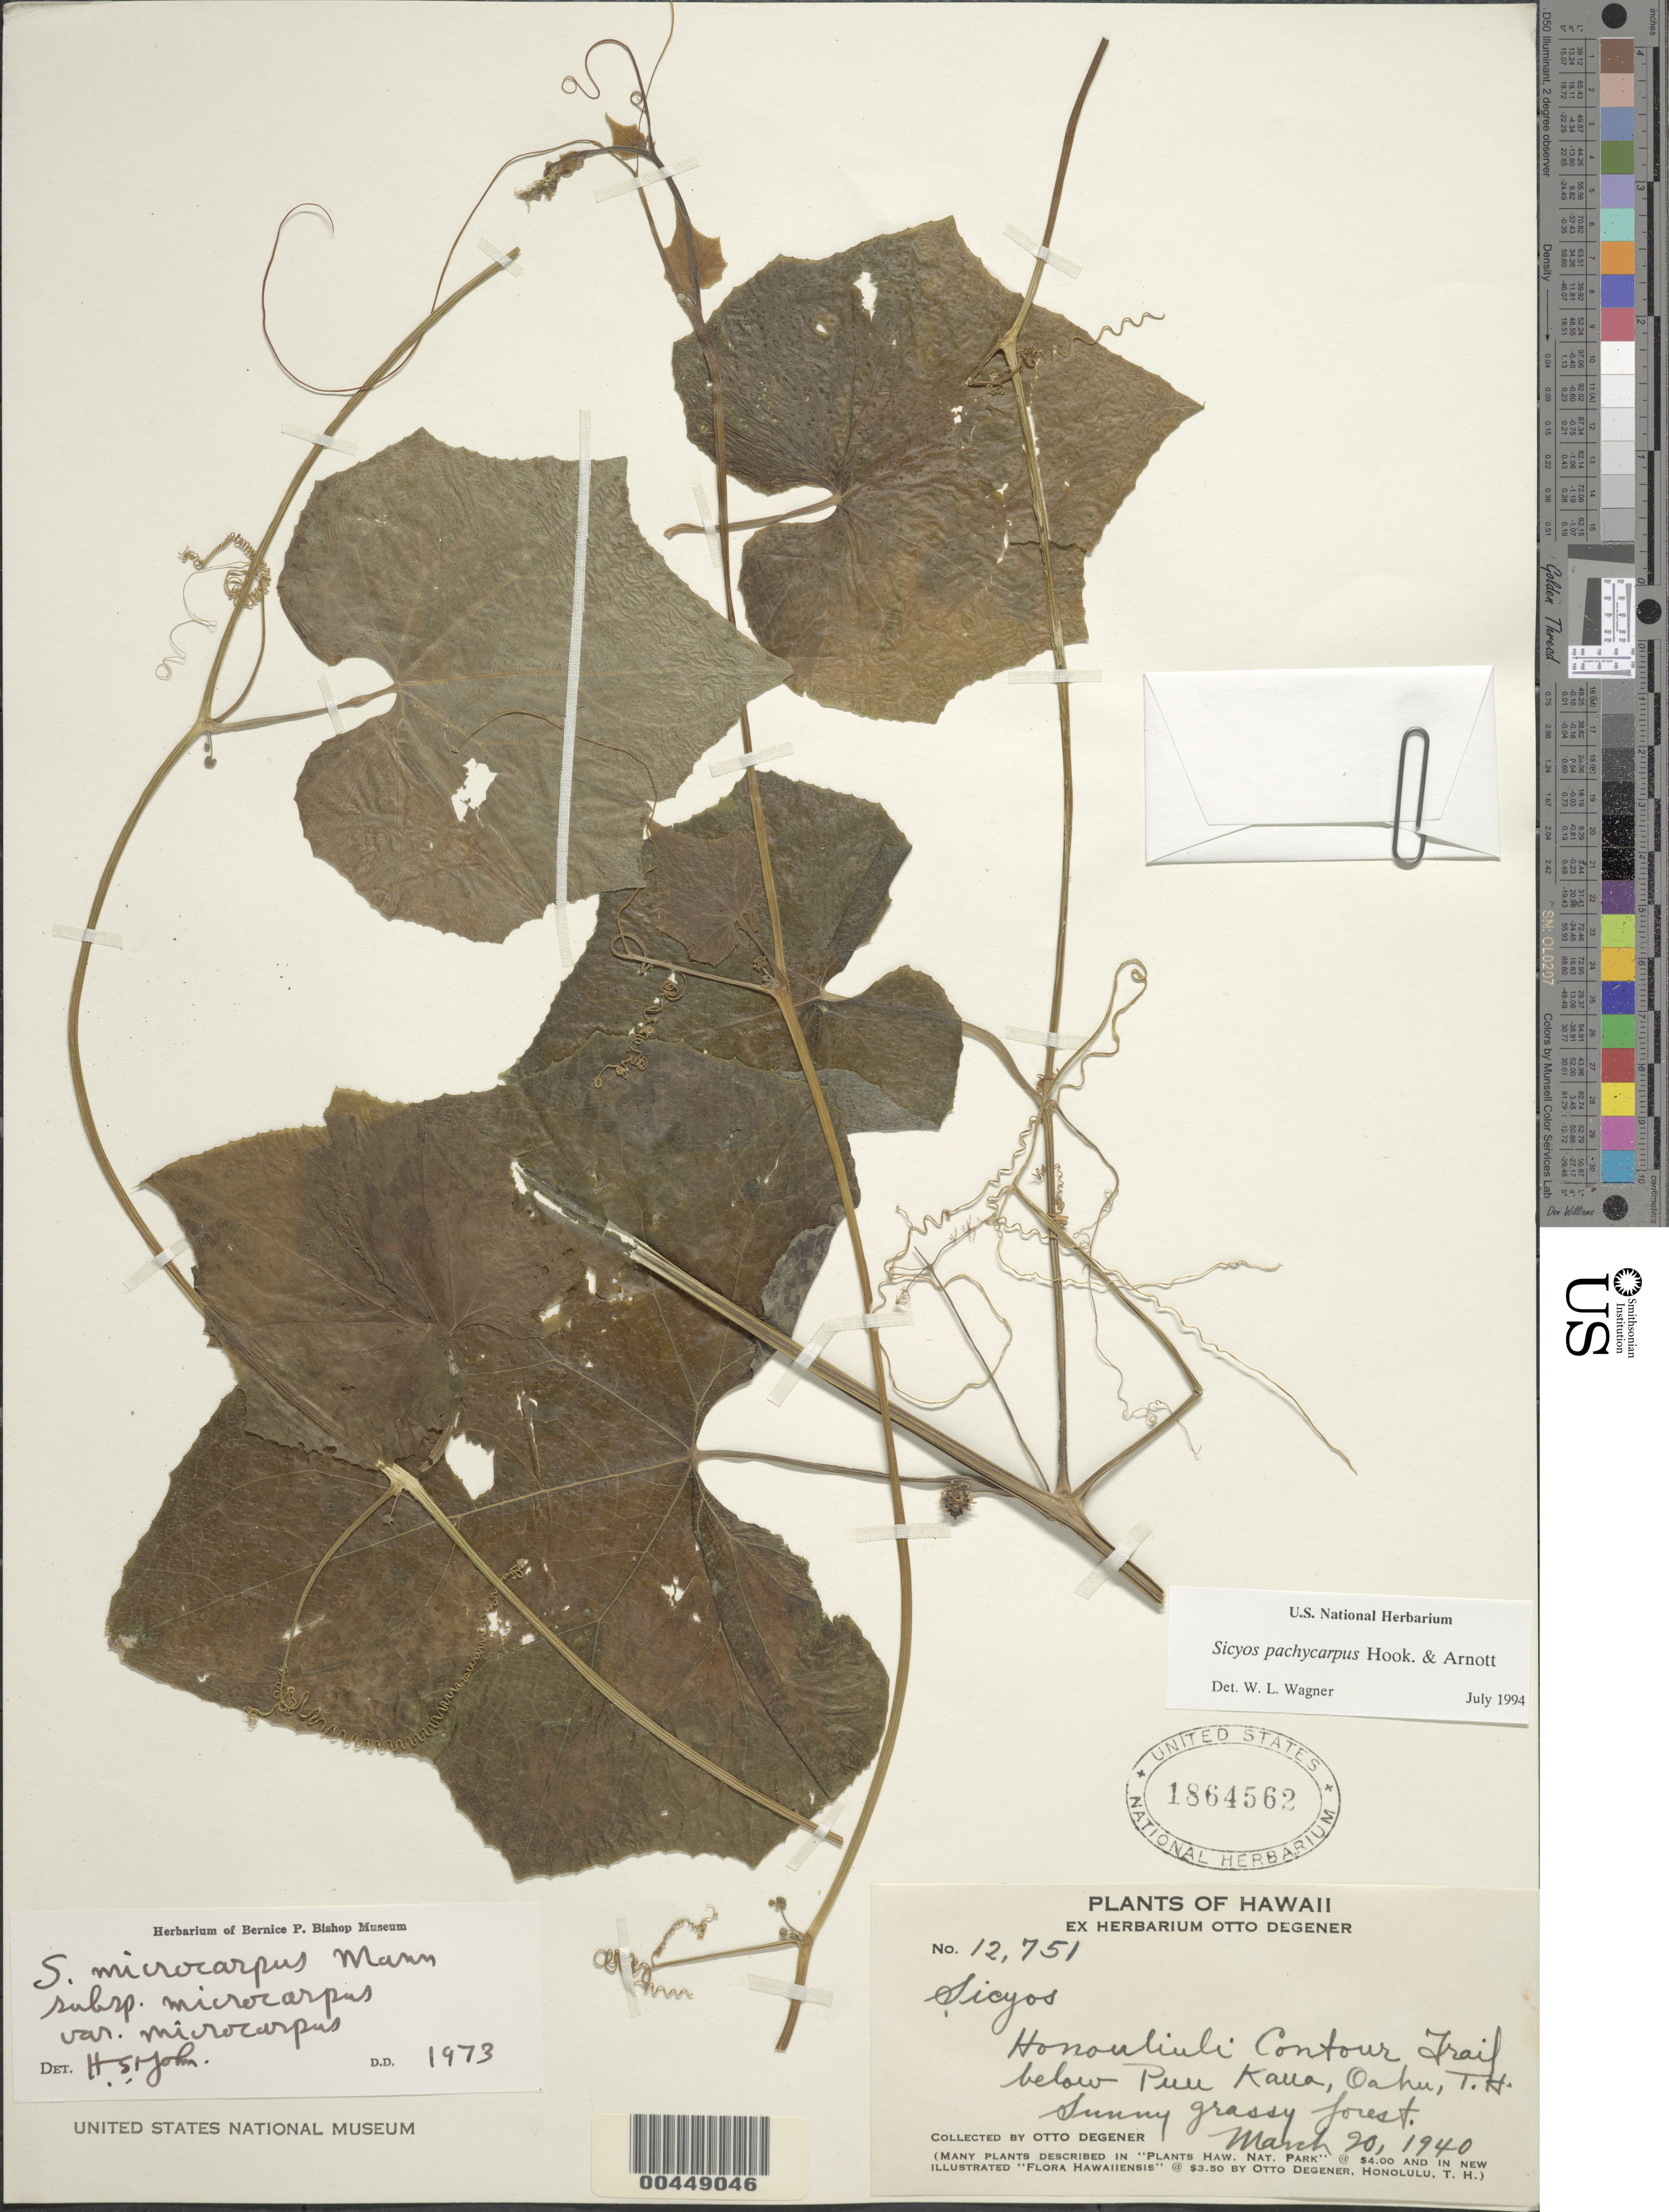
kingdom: Plantae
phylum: Tracheophyta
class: Magnoliopsida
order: Cucurbitales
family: Cucurbitaceae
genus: Sicyos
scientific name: Sicyos pachycarpus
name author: Hook. & Arn.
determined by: Wagner, W. L., (BOT), Smithsonian Institution - National Museum of Natural History (UNITED STATES)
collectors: O. Degener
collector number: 12751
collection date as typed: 20 Mar 1940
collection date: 1940-03-20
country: United States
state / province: Hawaii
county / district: Honolulu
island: Oahu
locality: Honouliuli Contour Trail below Puu Kaua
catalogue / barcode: US 1864562